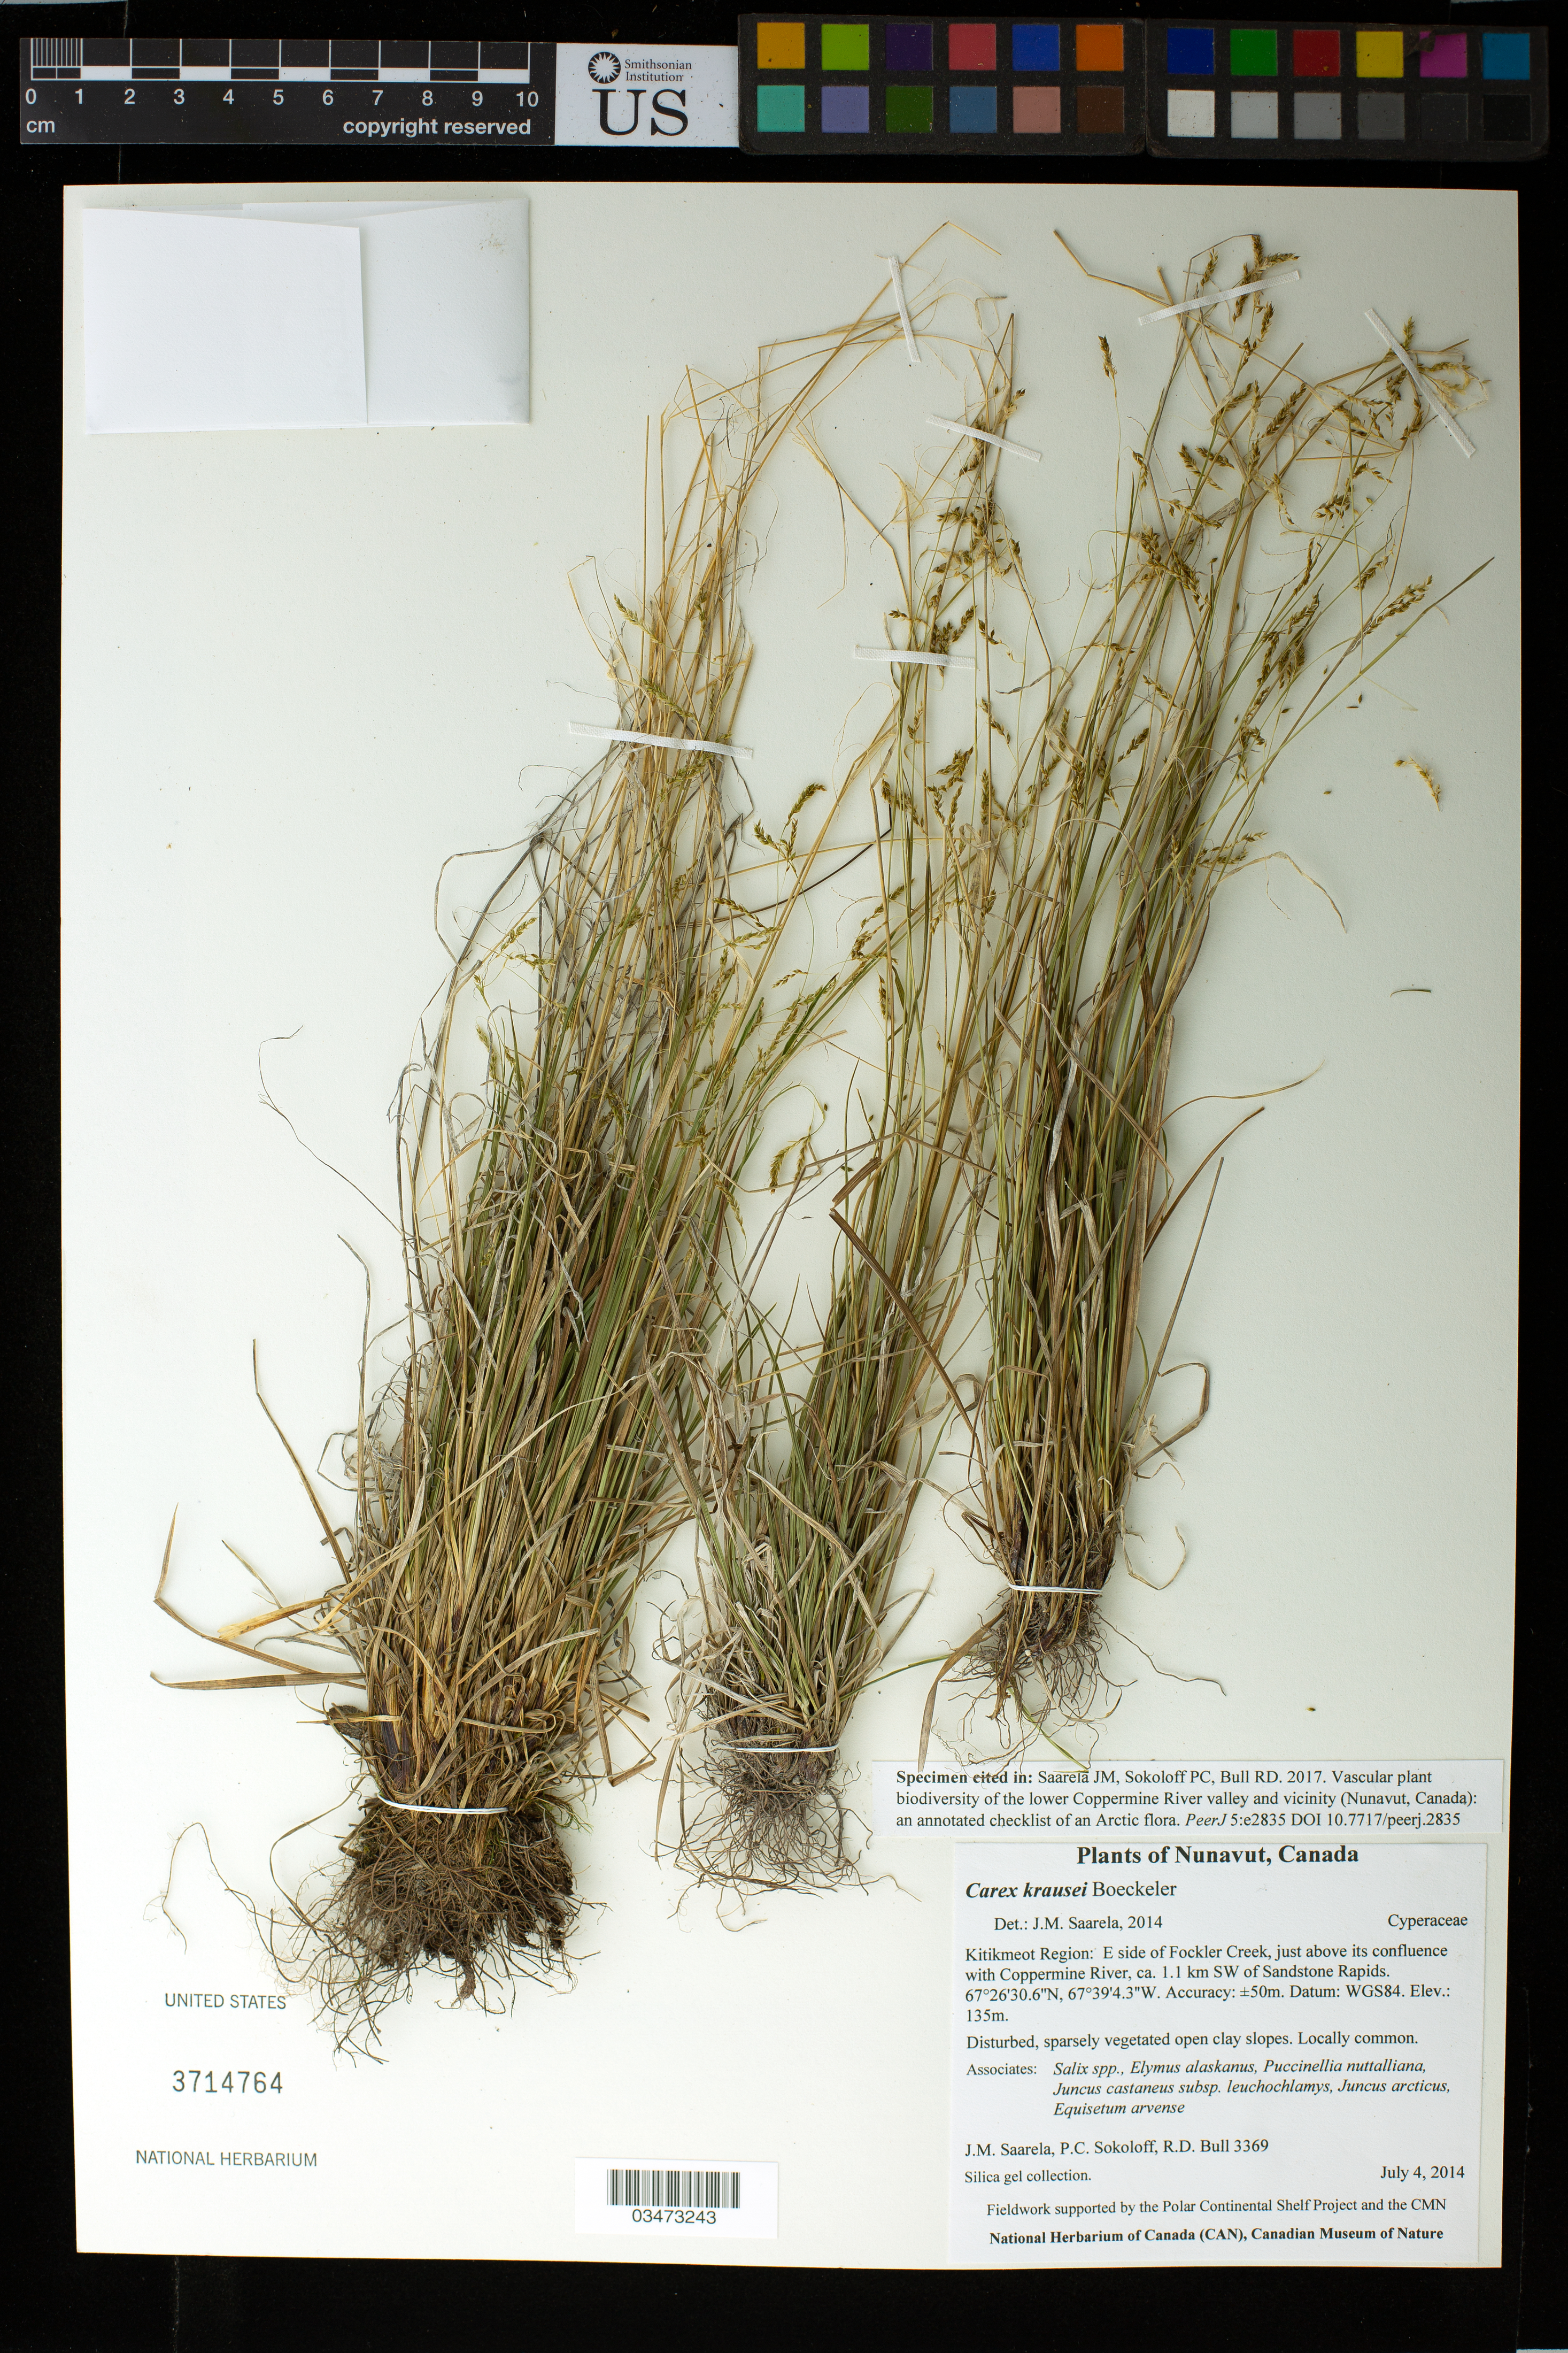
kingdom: Plantae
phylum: Tracheophyta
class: Liliopsida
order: Poales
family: Cyperaceae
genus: Carex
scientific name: Carex krausei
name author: Boeckeler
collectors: J. Saarela, P. Sokoloff & R. Bull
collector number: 3369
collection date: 2014-07-04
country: Canada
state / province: Nunavut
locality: Kitikmeot Region: E side of Fockler Creek, just above its confluence with Coppermine River, ca 1.1 km SW of Sandstone Rapids.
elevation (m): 135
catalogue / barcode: US 3714764